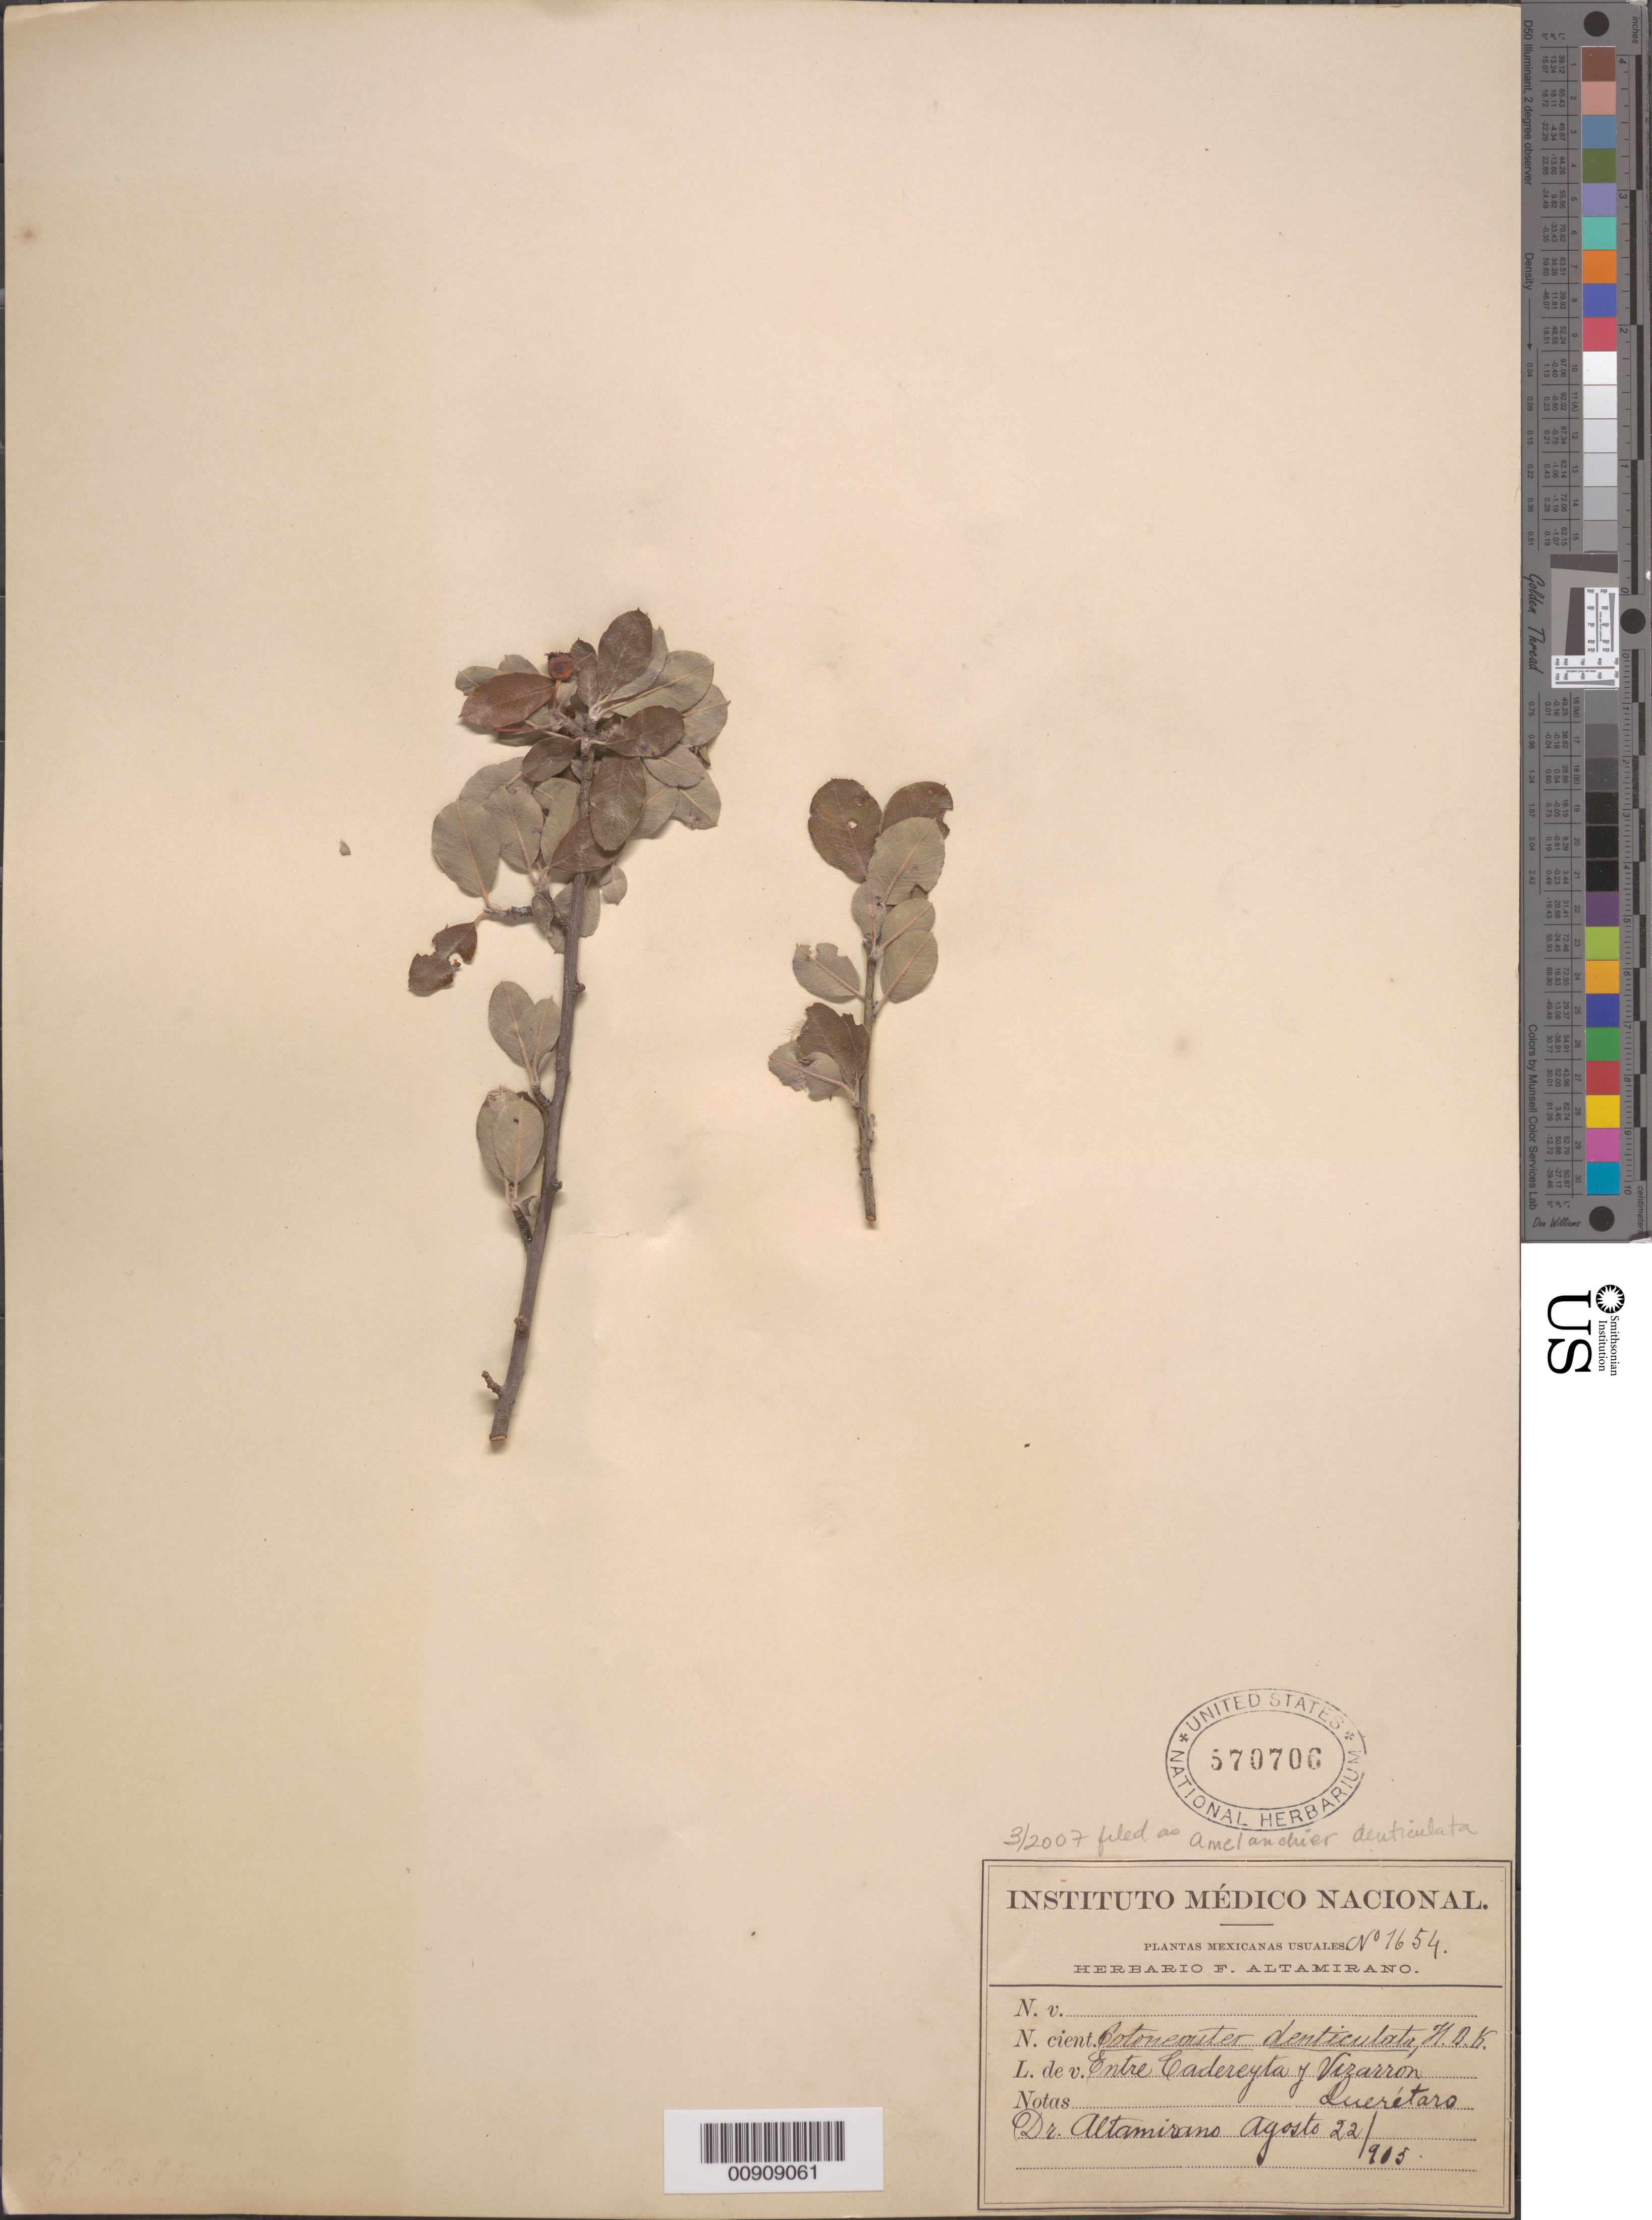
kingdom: Plantae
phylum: Tracheophyta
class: Magnoliopsida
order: Rosales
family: Rosaceae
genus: Malacomeles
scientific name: Malacomeles denticulata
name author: (Kunth) G.N. Jones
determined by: Strong, Mark T., (BOT), Smithsonian Institution - National Museum of Natural History (UNITED STATES)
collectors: F. Altamirano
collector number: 1654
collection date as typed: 22 Aug 1905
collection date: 1905-08-22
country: Mexico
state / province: Querétaro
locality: Entre Cadereyta y Vizarrón, Querétaro.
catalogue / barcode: US 570706